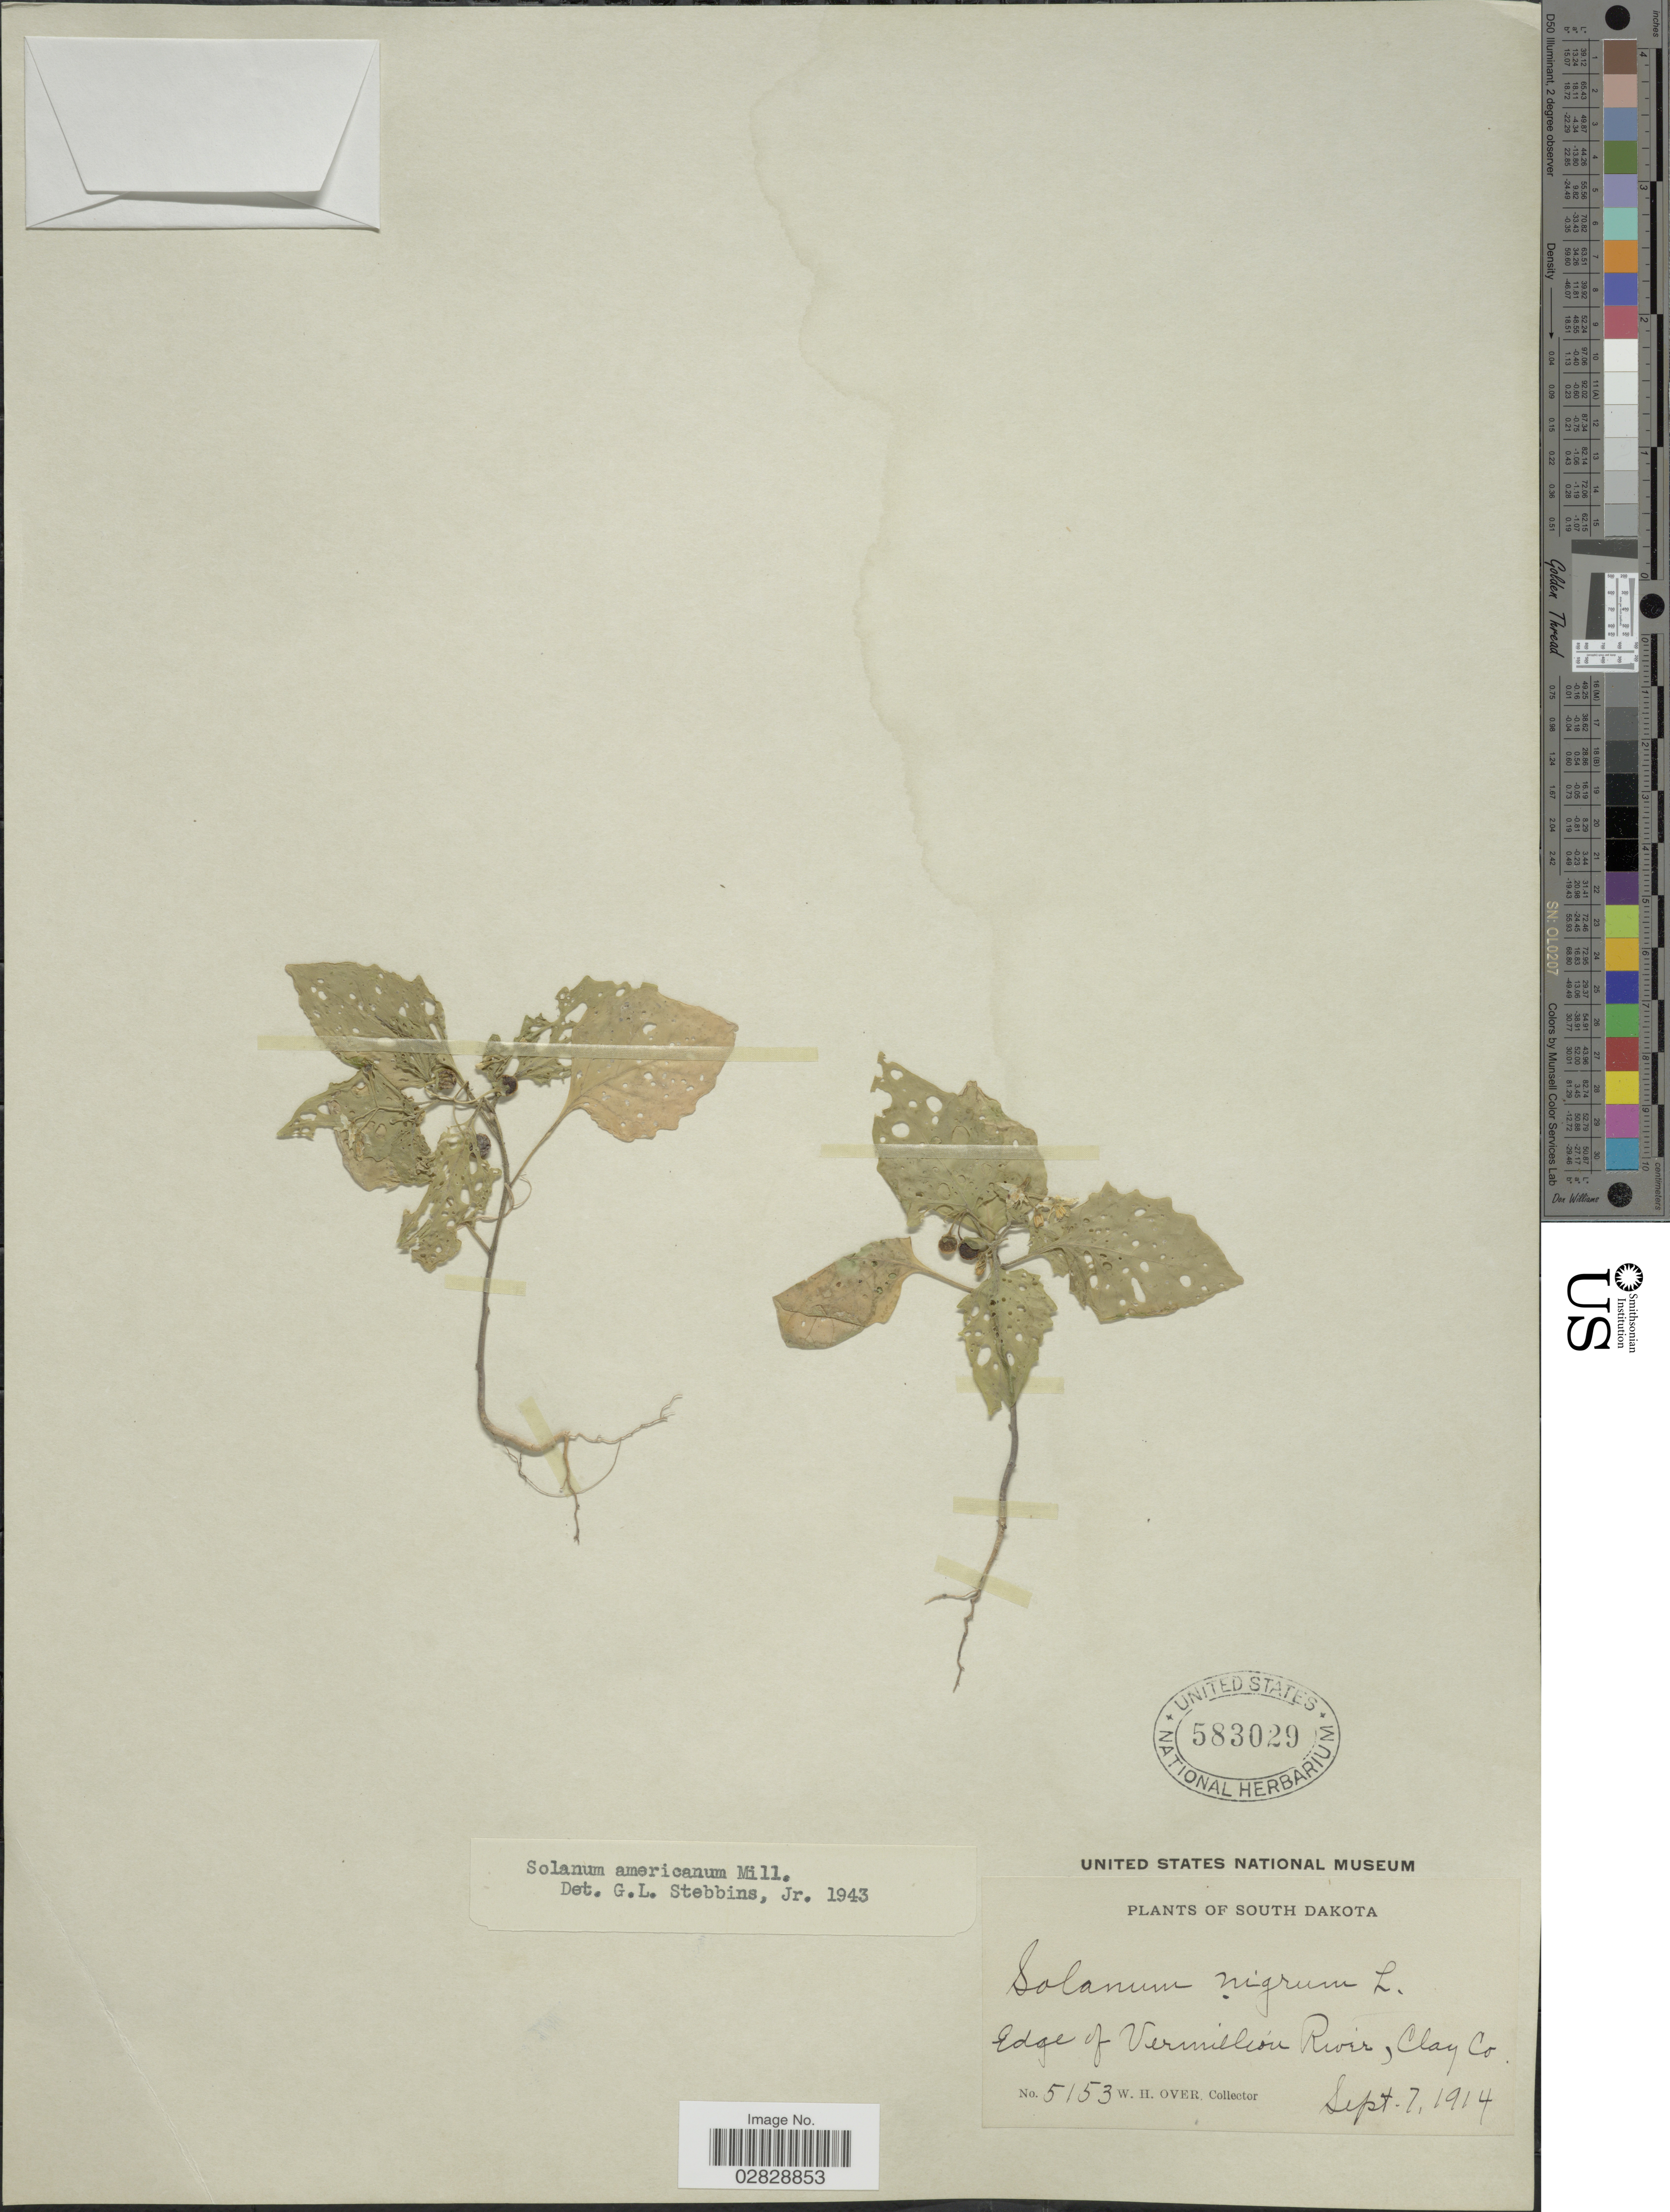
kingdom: Plantae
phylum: Tracheophyta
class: Magnoliopsida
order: Solanales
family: Solanaceae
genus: Solanum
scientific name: Solanum emulans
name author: Raf.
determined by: Knapp, S. D.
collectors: W. Over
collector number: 5153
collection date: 1914-09-07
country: United States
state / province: South Dakota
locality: Edge of Vermillion River, Clay Co.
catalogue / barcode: US 583029